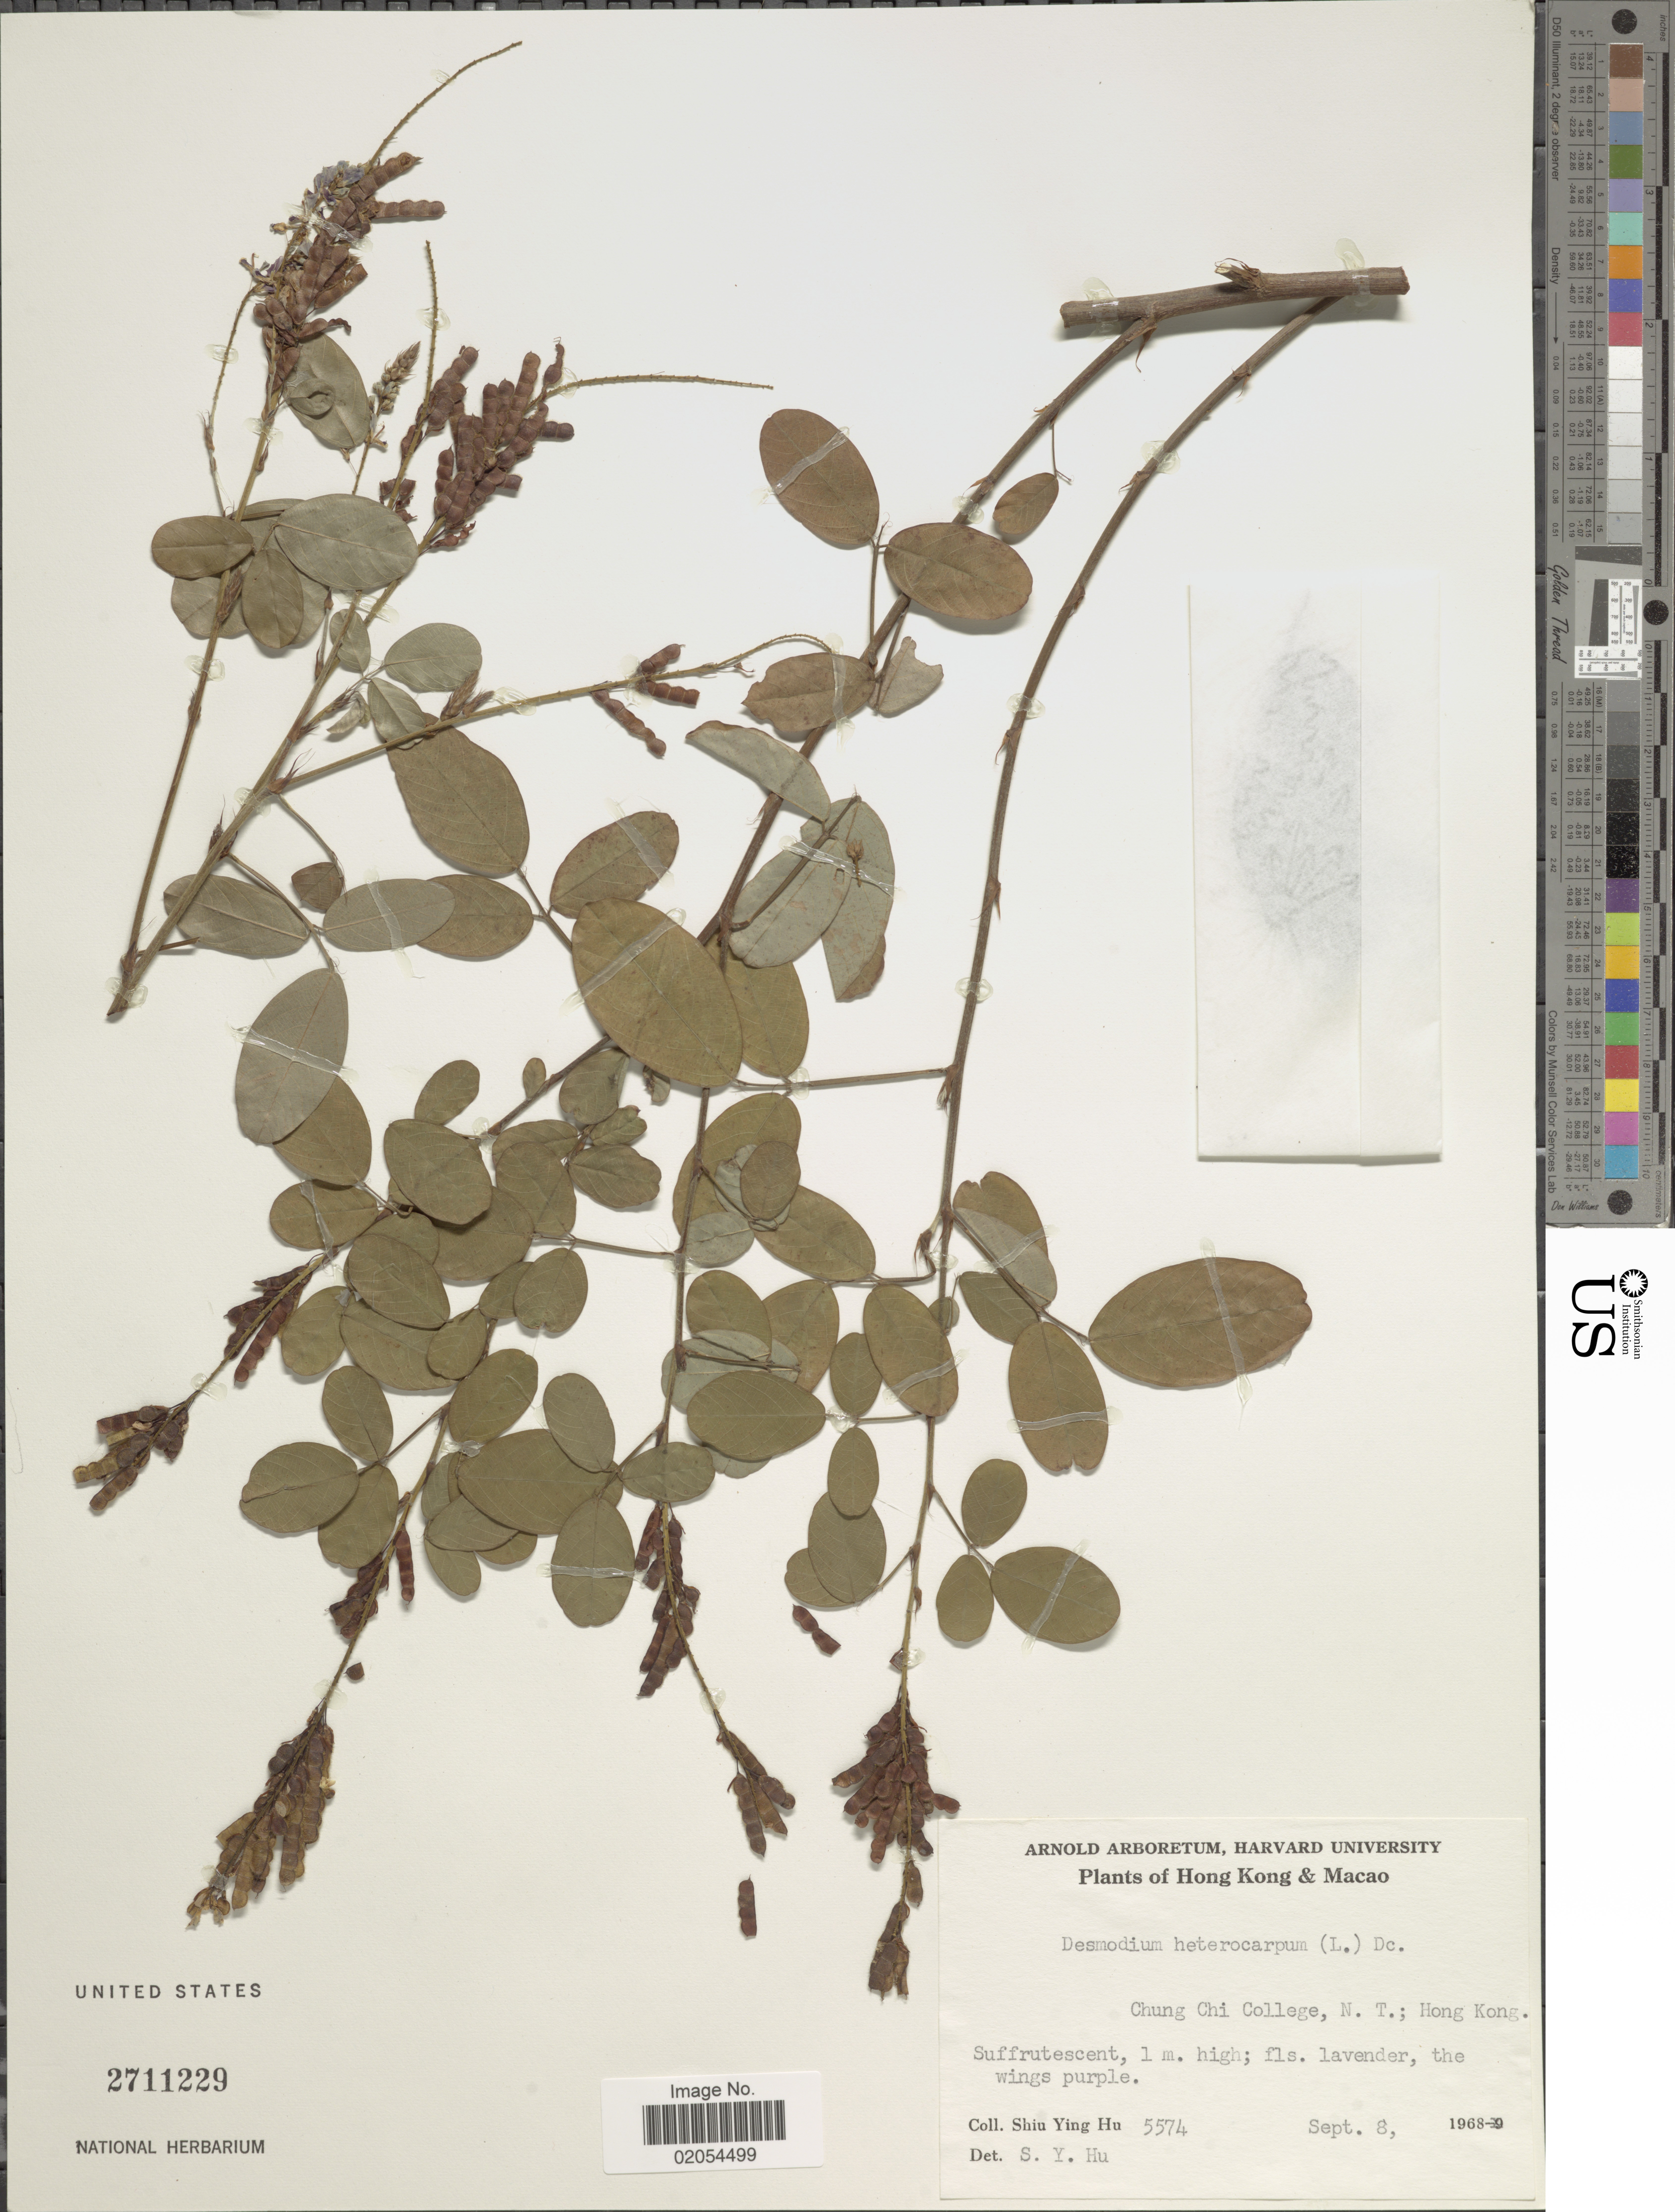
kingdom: Plantae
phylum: Tracheophyta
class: Magnoliopsida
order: Fabales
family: Fabaceae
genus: Grona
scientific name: Grona heterocarpos var. strigosa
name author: (Meeuwen) H. Ohashi & K. Ohashi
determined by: Strong, Mark T., (BOT), Smithsonian Institution - National Museum of Natural History (UNITED STATES)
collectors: S. Y. Hu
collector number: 5574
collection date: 1968-09-08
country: China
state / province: Hong Kong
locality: Hong Kong & Macao, Chung Chi College, N. T., Hong Kong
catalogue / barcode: US 2711229